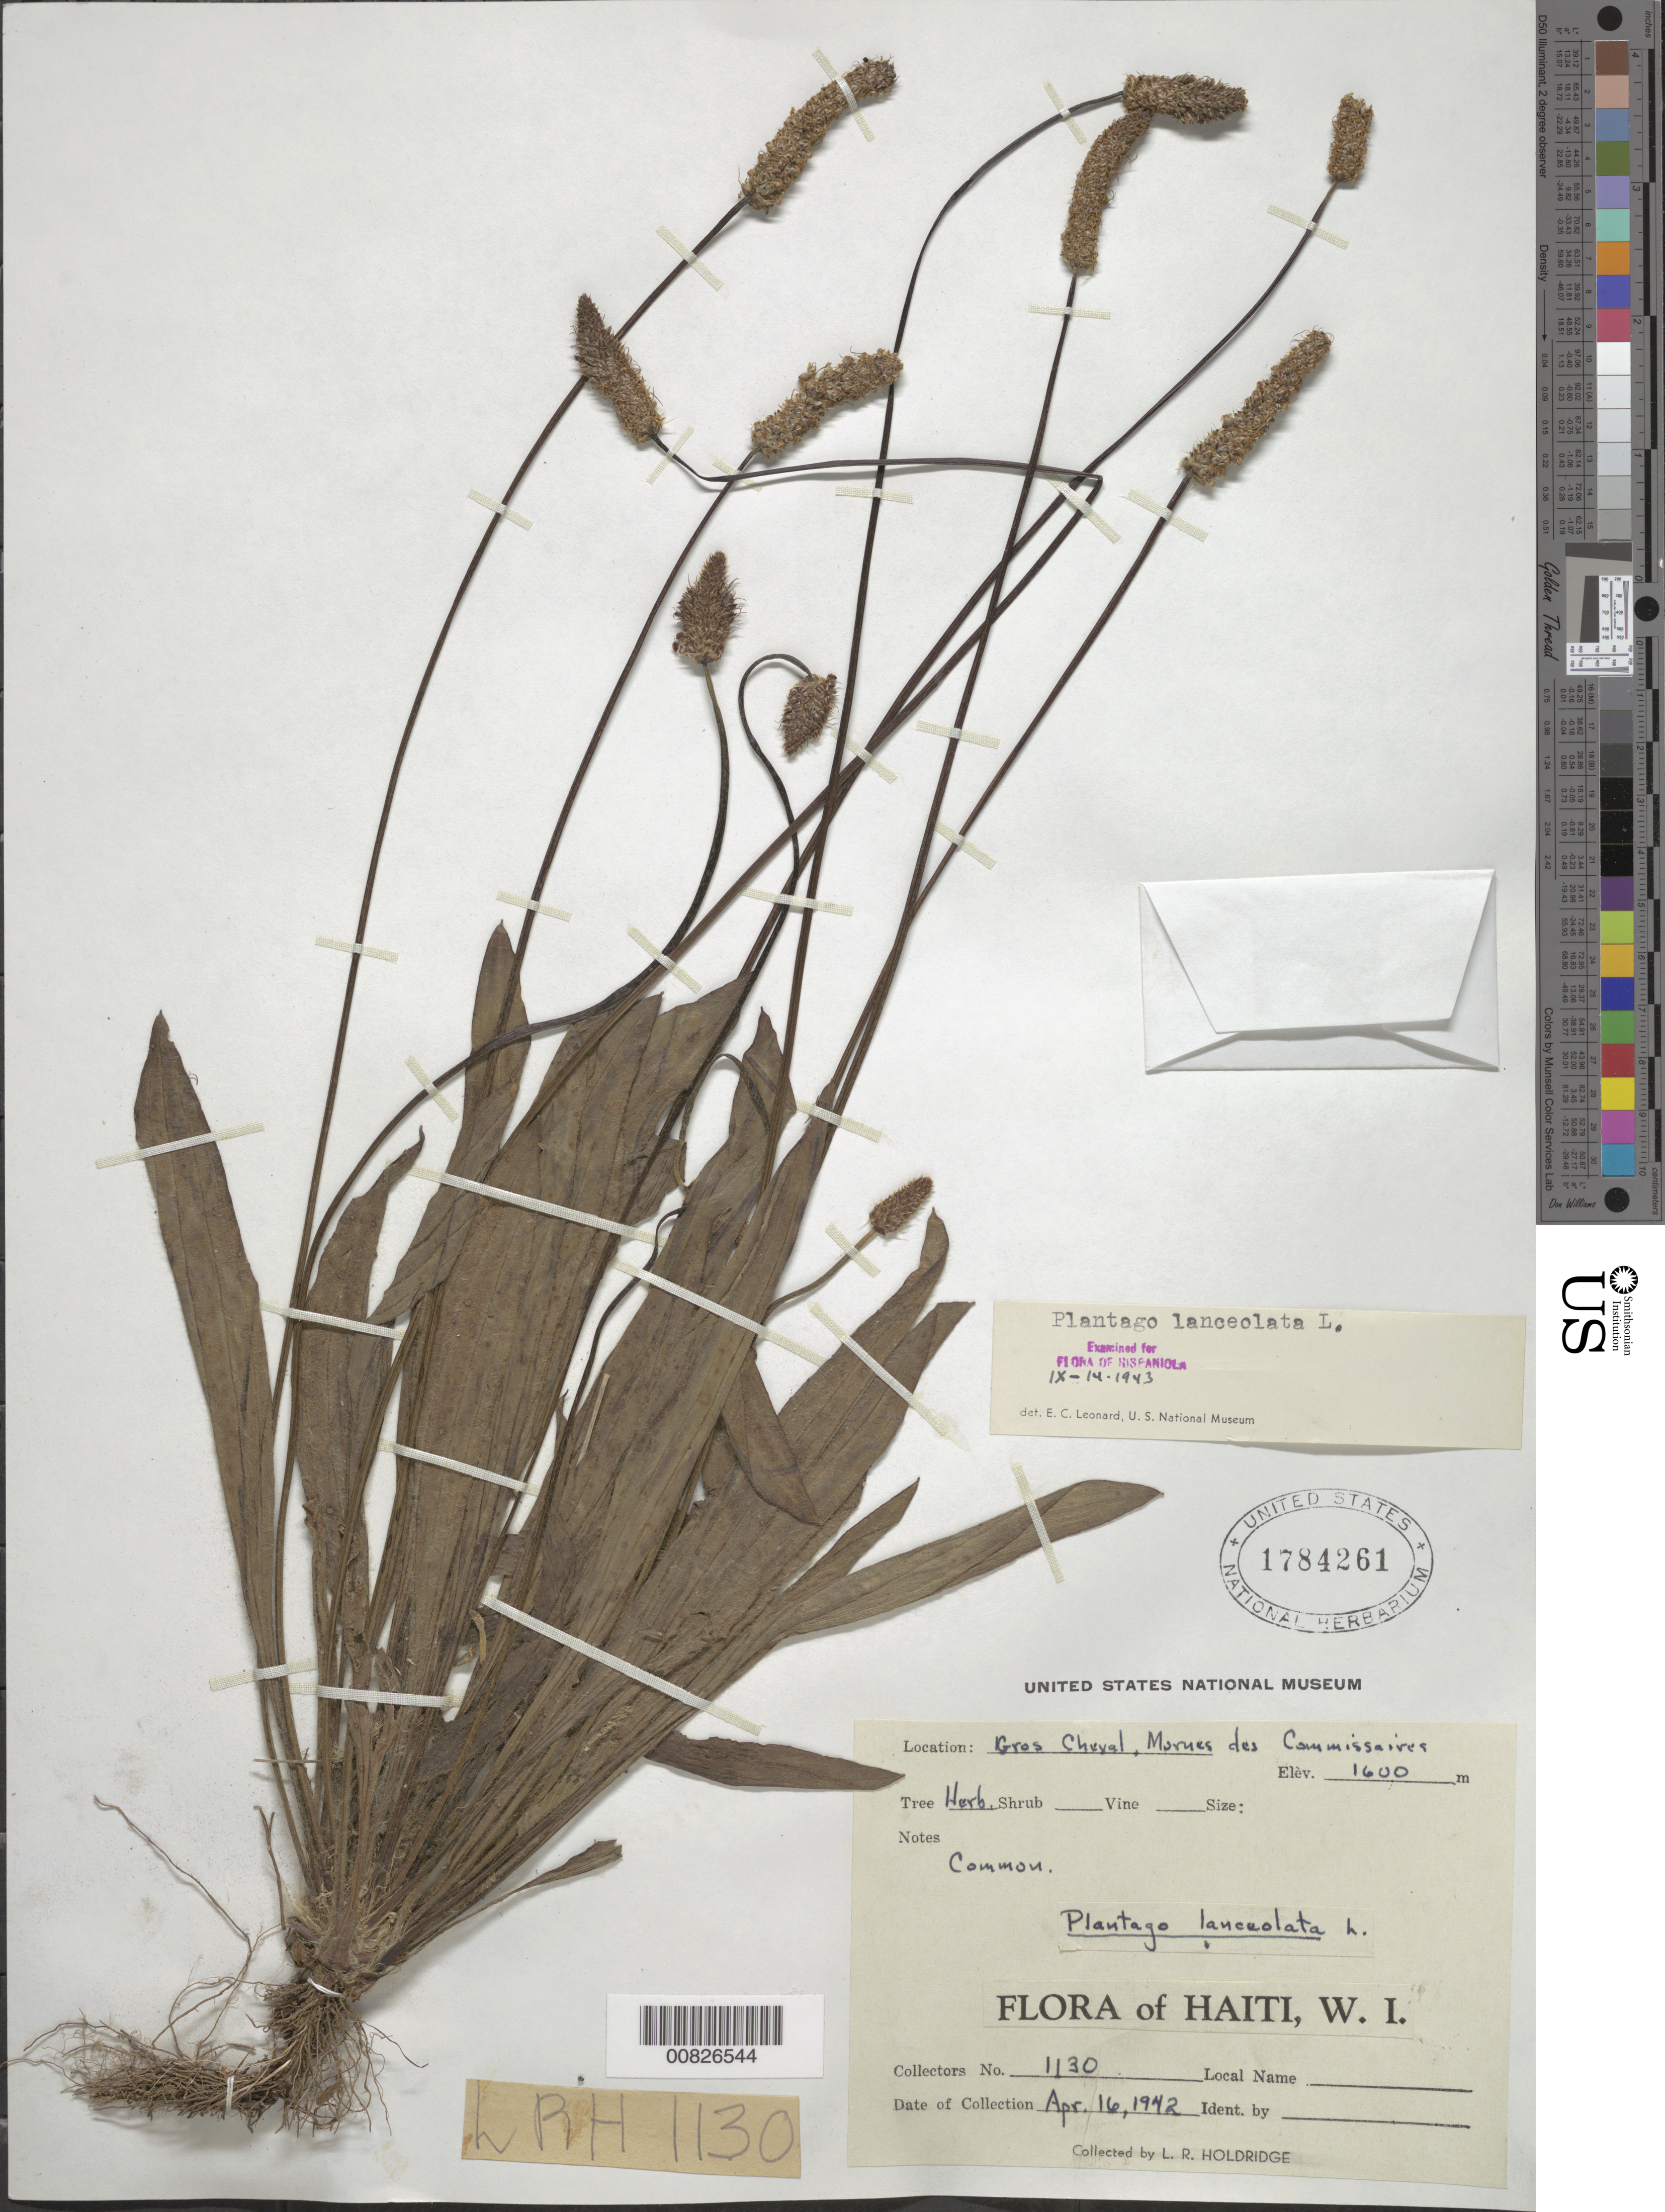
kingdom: Plantae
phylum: Tracheophyta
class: Magnoliopsida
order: Lamiales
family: Plantaginaceae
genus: Plantago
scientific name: Plantago lanceolata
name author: L.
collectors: L. Holdridge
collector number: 1130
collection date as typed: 16 Apr 1942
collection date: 1942-04-16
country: Haiti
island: Hispaniola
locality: Gros Cheval, Mornes des Commissaires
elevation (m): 1600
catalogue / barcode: US 1784261